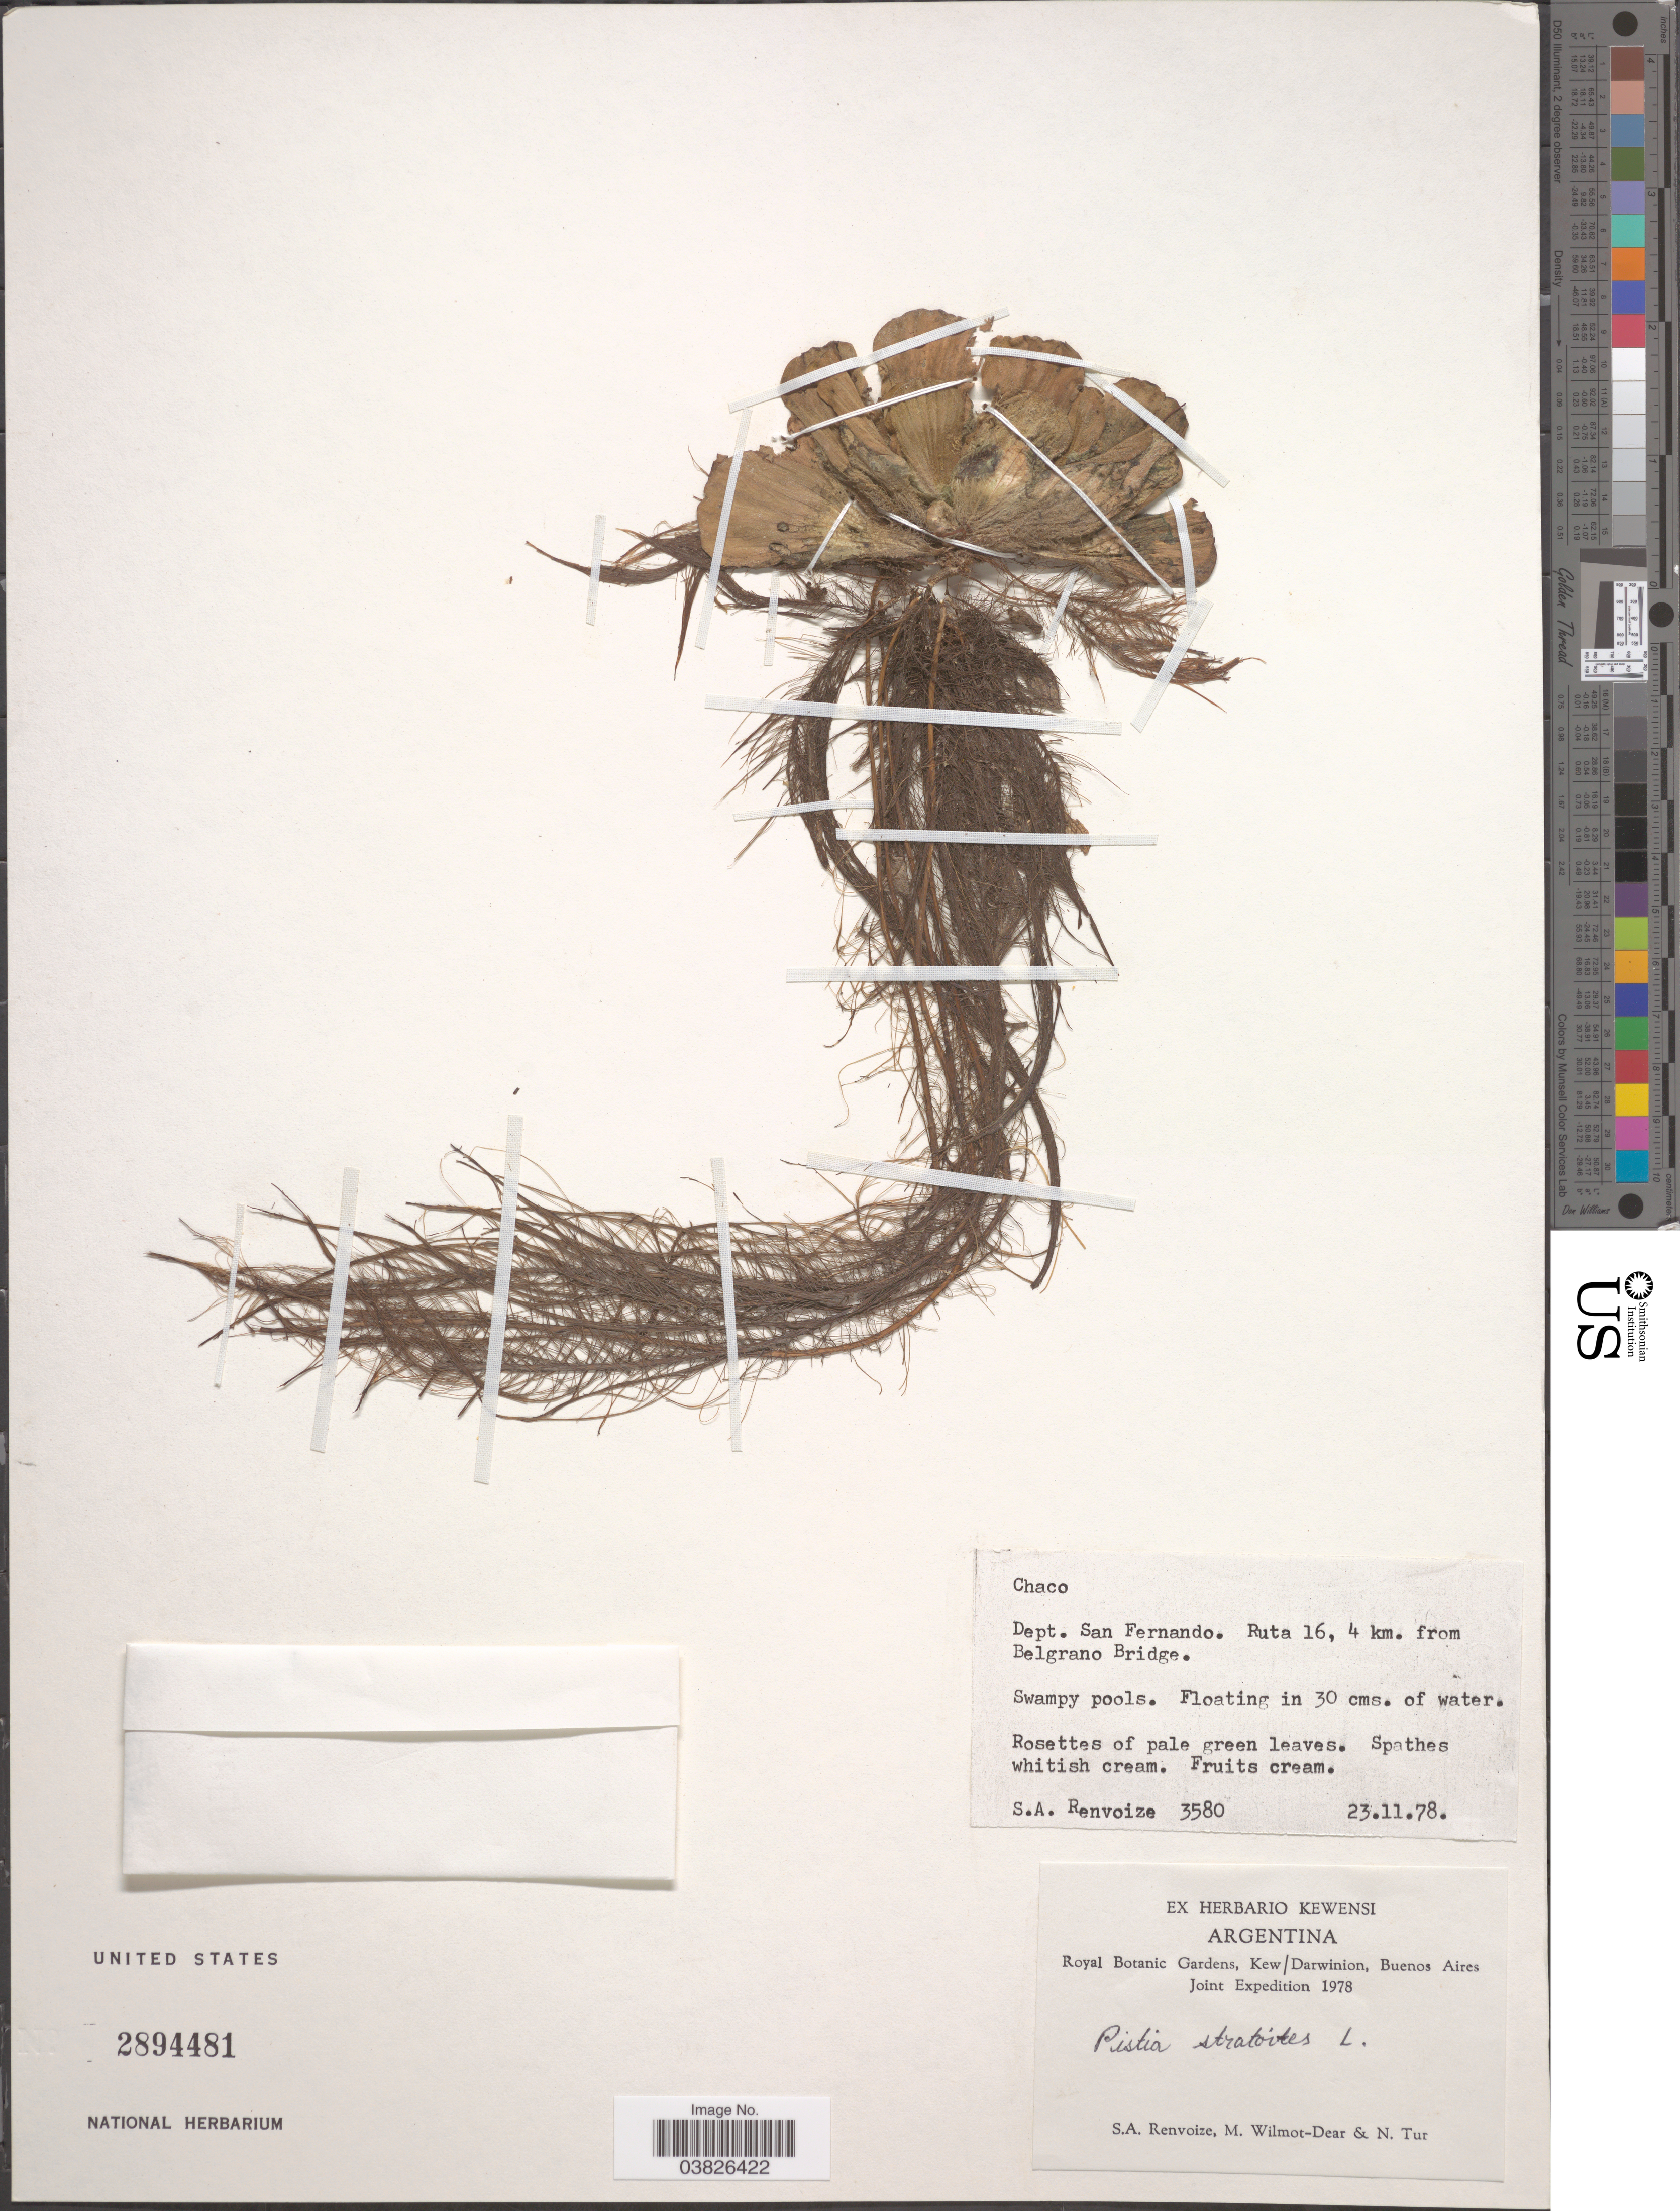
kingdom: Plantae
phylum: Tracheophyta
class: Liliopsida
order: Alismatales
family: Araceae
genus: Pistia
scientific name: Pistia stratiotes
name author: L.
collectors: S. A. Renvoize, M. Wilmot-Dear & N. Tur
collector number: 3580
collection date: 1978-11-23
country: Argentina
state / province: Chaco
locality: Dept. San Fernando. Ruta 16, 4 km. from Belgrano Bridge.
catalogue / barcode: US 2894481